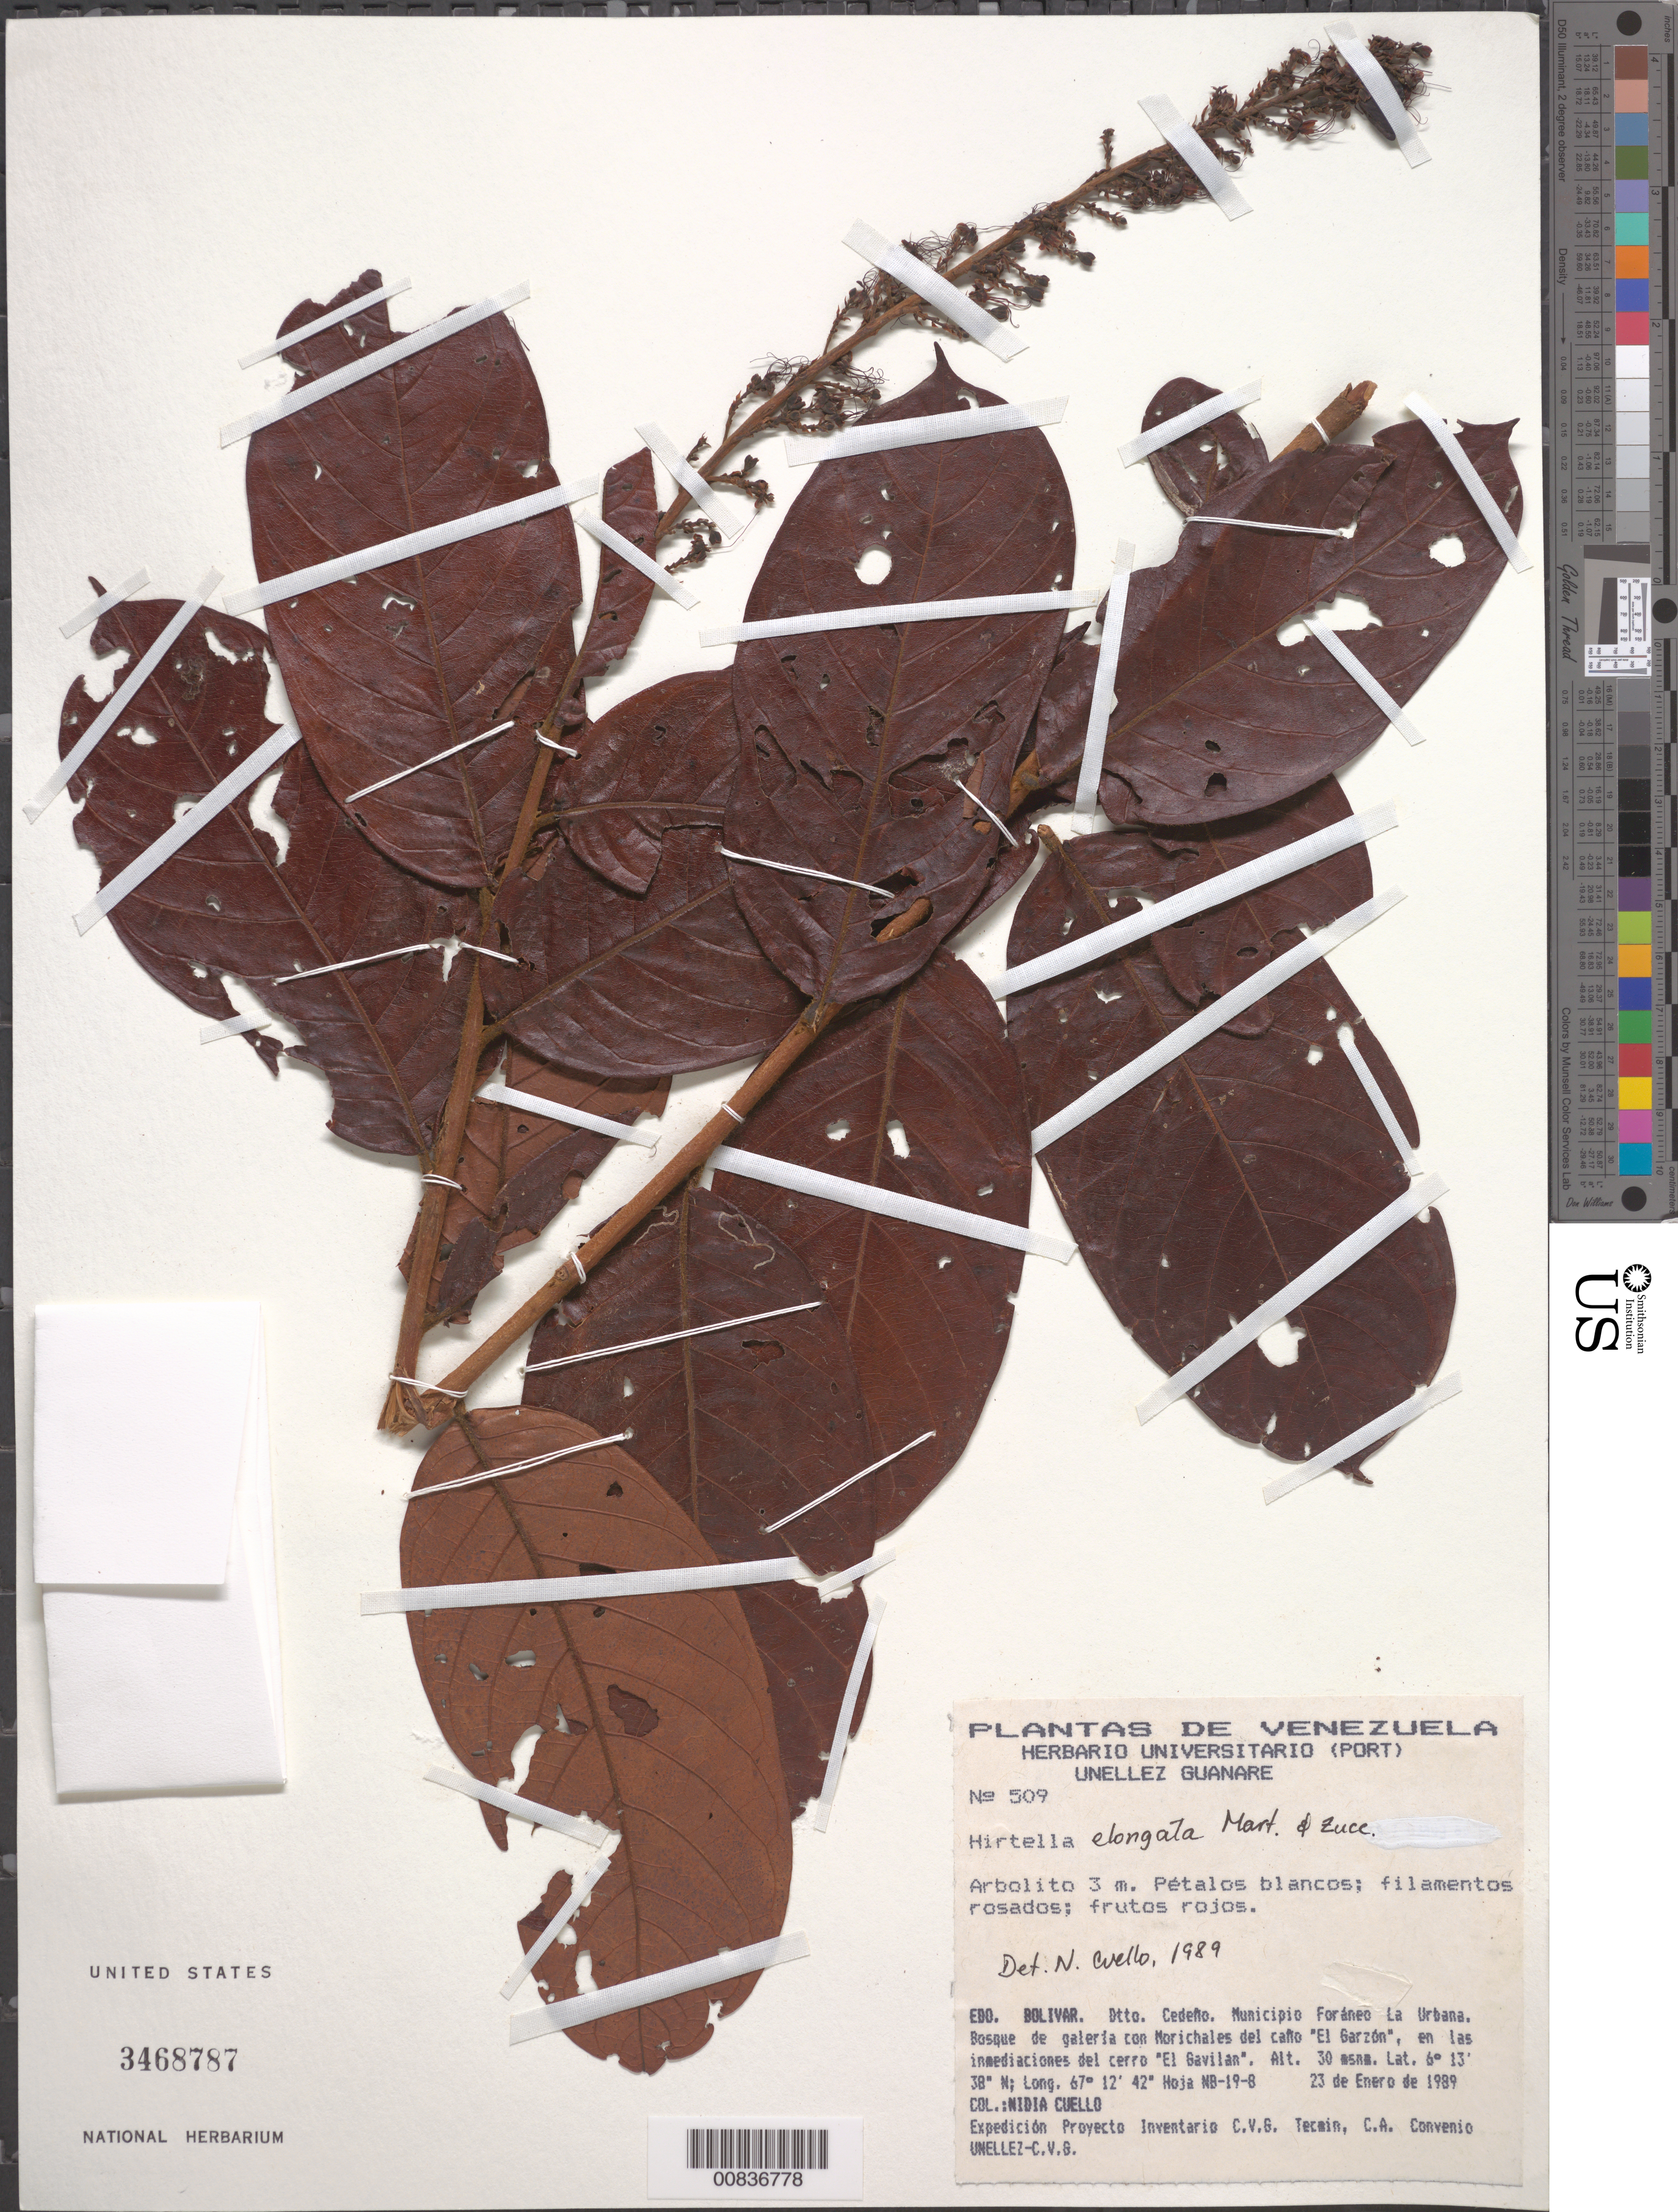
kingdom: Plantae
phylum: Tracheophyta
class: Magnoliopsida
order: Malpighiales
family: Chrysobalanaceae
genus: Hirtella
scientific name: Hirtella elongata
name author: Mart. & Zucc.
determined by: Cuello, Nidia L.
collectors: N. L. Cuello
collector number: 509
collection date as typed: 23-Jan-89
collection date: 1989-01-23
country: Venezuela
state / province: Bolívar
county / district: Cedeño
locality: Mun. Foráneo La Urbana, Caño "El Garzón", en las inmediacioines del cerro "El Gavilan"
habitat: Gallery forest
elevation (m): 30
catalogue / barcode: US 3468787